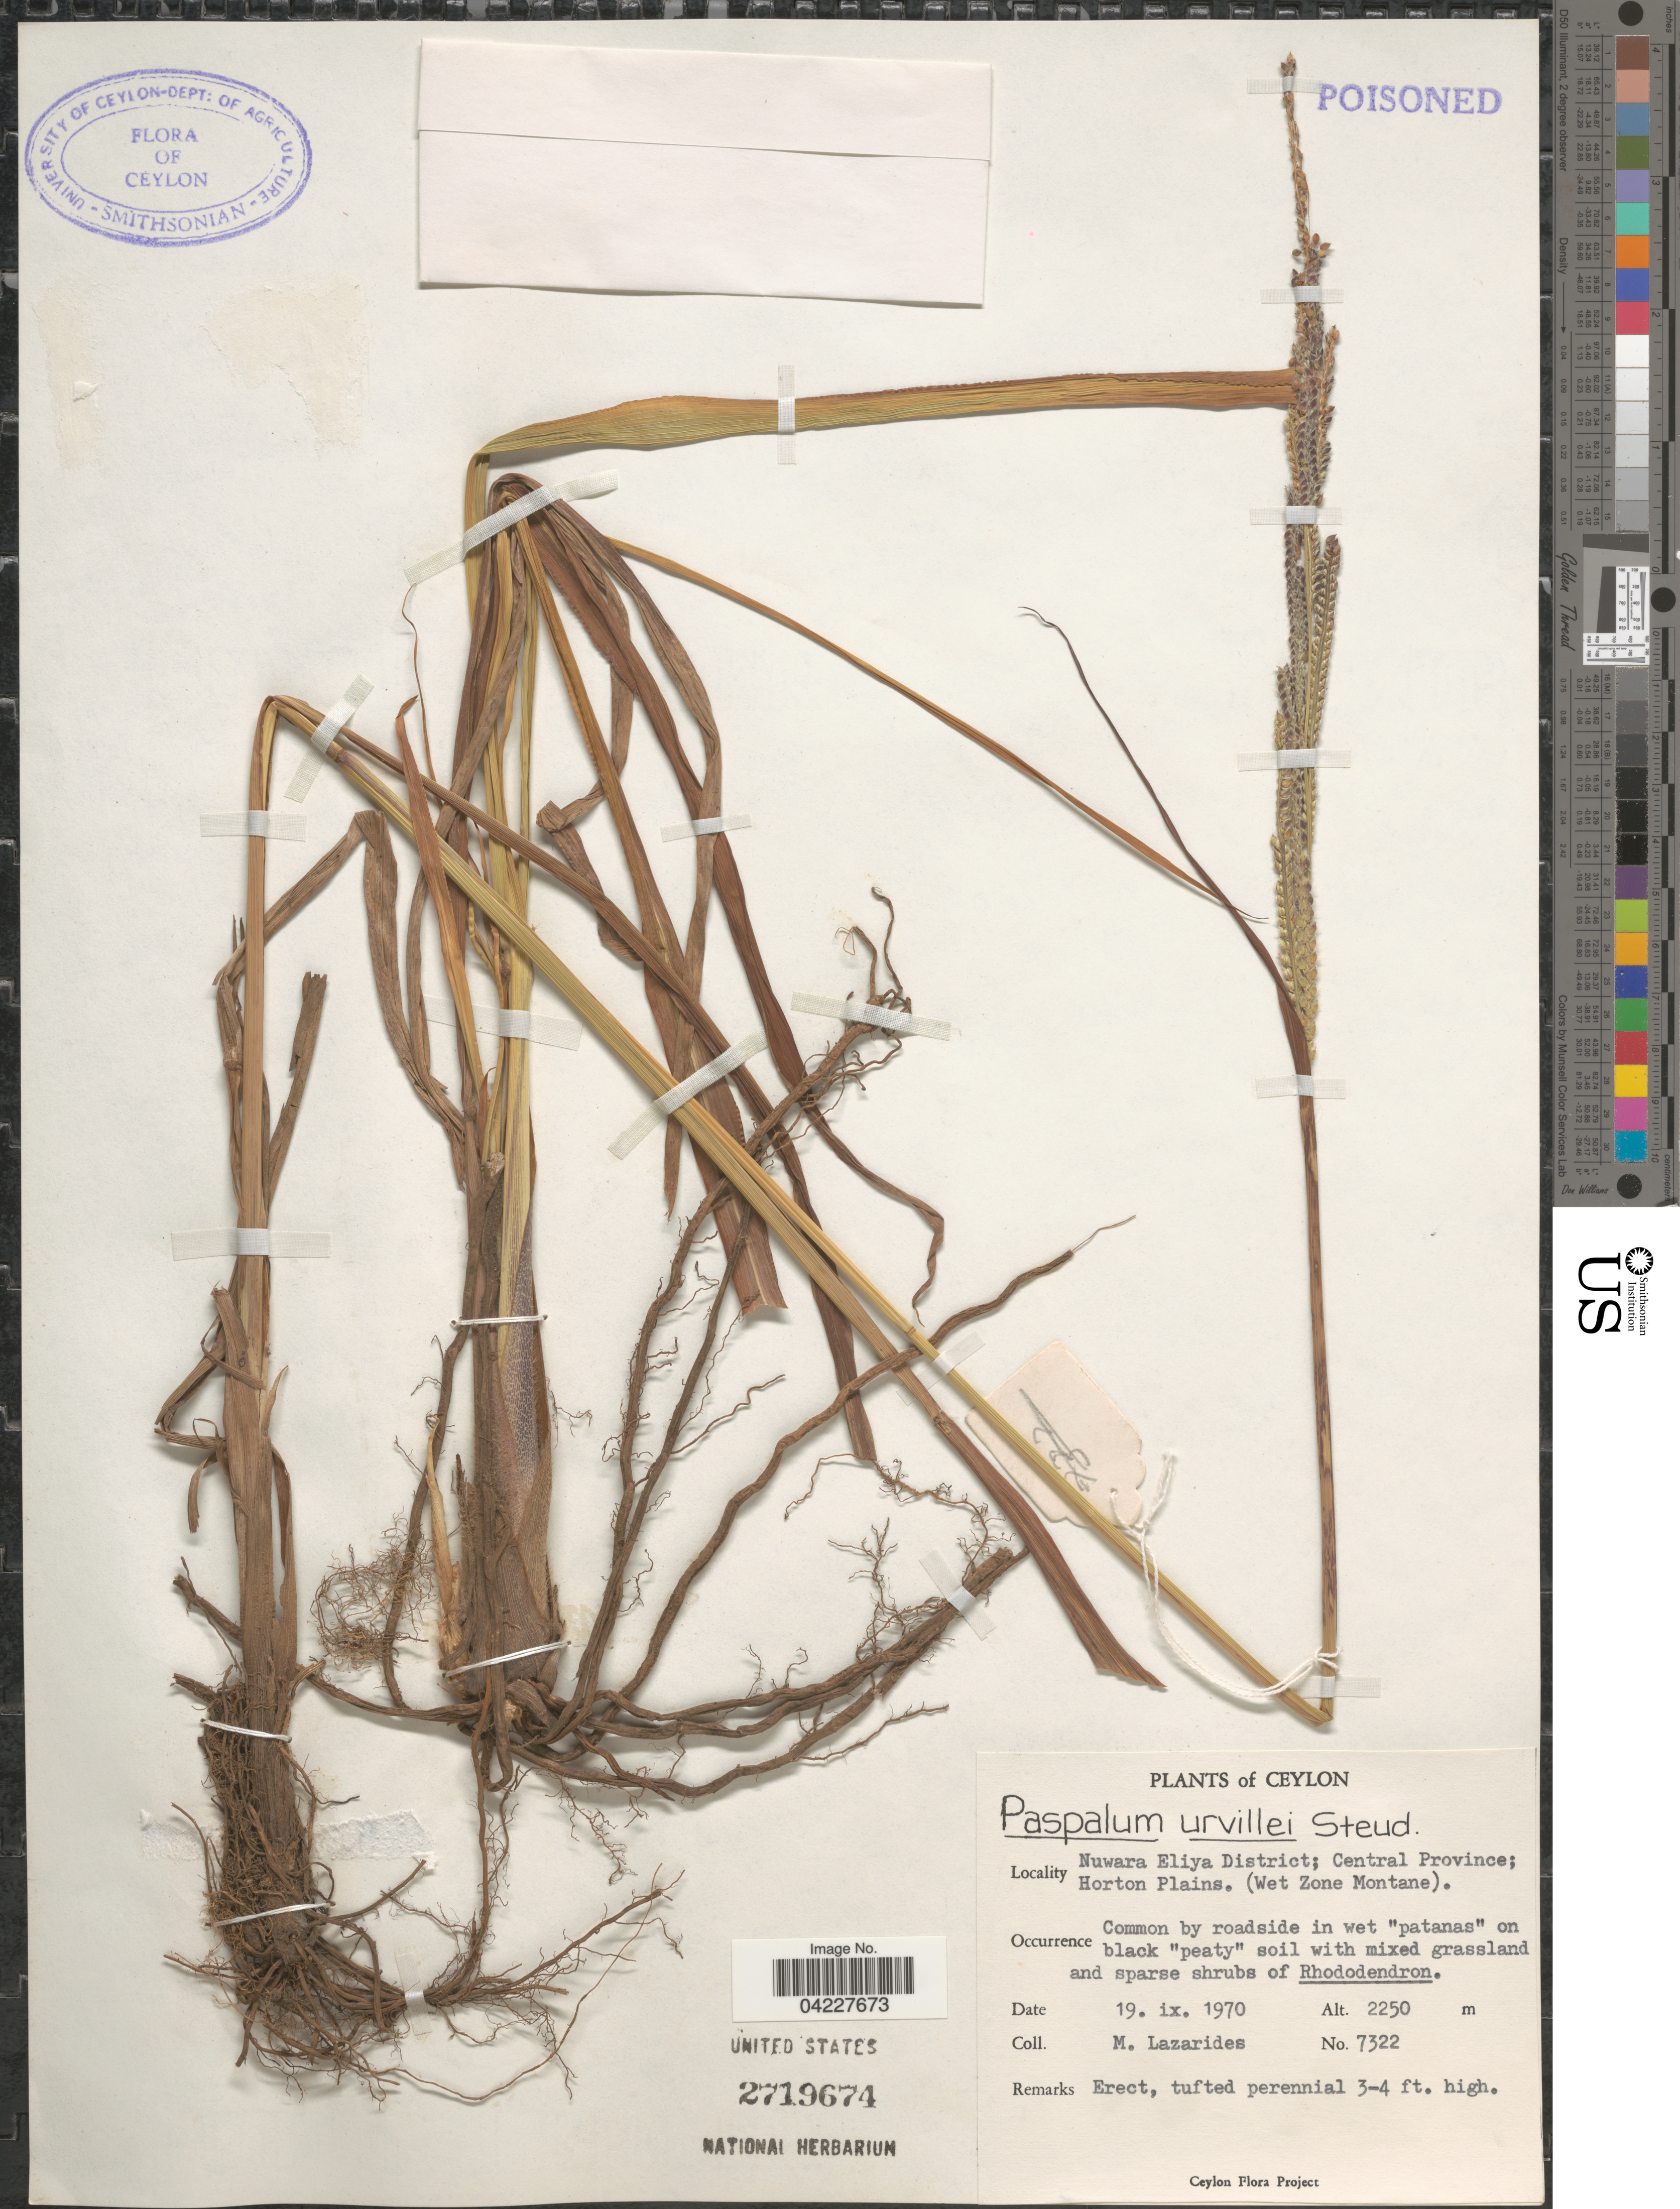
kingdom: Plantae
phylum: Tracheophyta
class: Liliopsida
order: Poales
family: Poaceae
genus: Paspalum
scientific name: Paspalum urvillei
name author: Steud.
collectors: M. Lazarides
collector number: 7322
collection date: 1970-09-19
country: Sri Lanka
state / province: Central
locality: Ceylon. Nuwara Eliya District; Horton Plains. (Wet Zone Montane).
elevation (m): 2250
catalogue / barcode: US 2719674